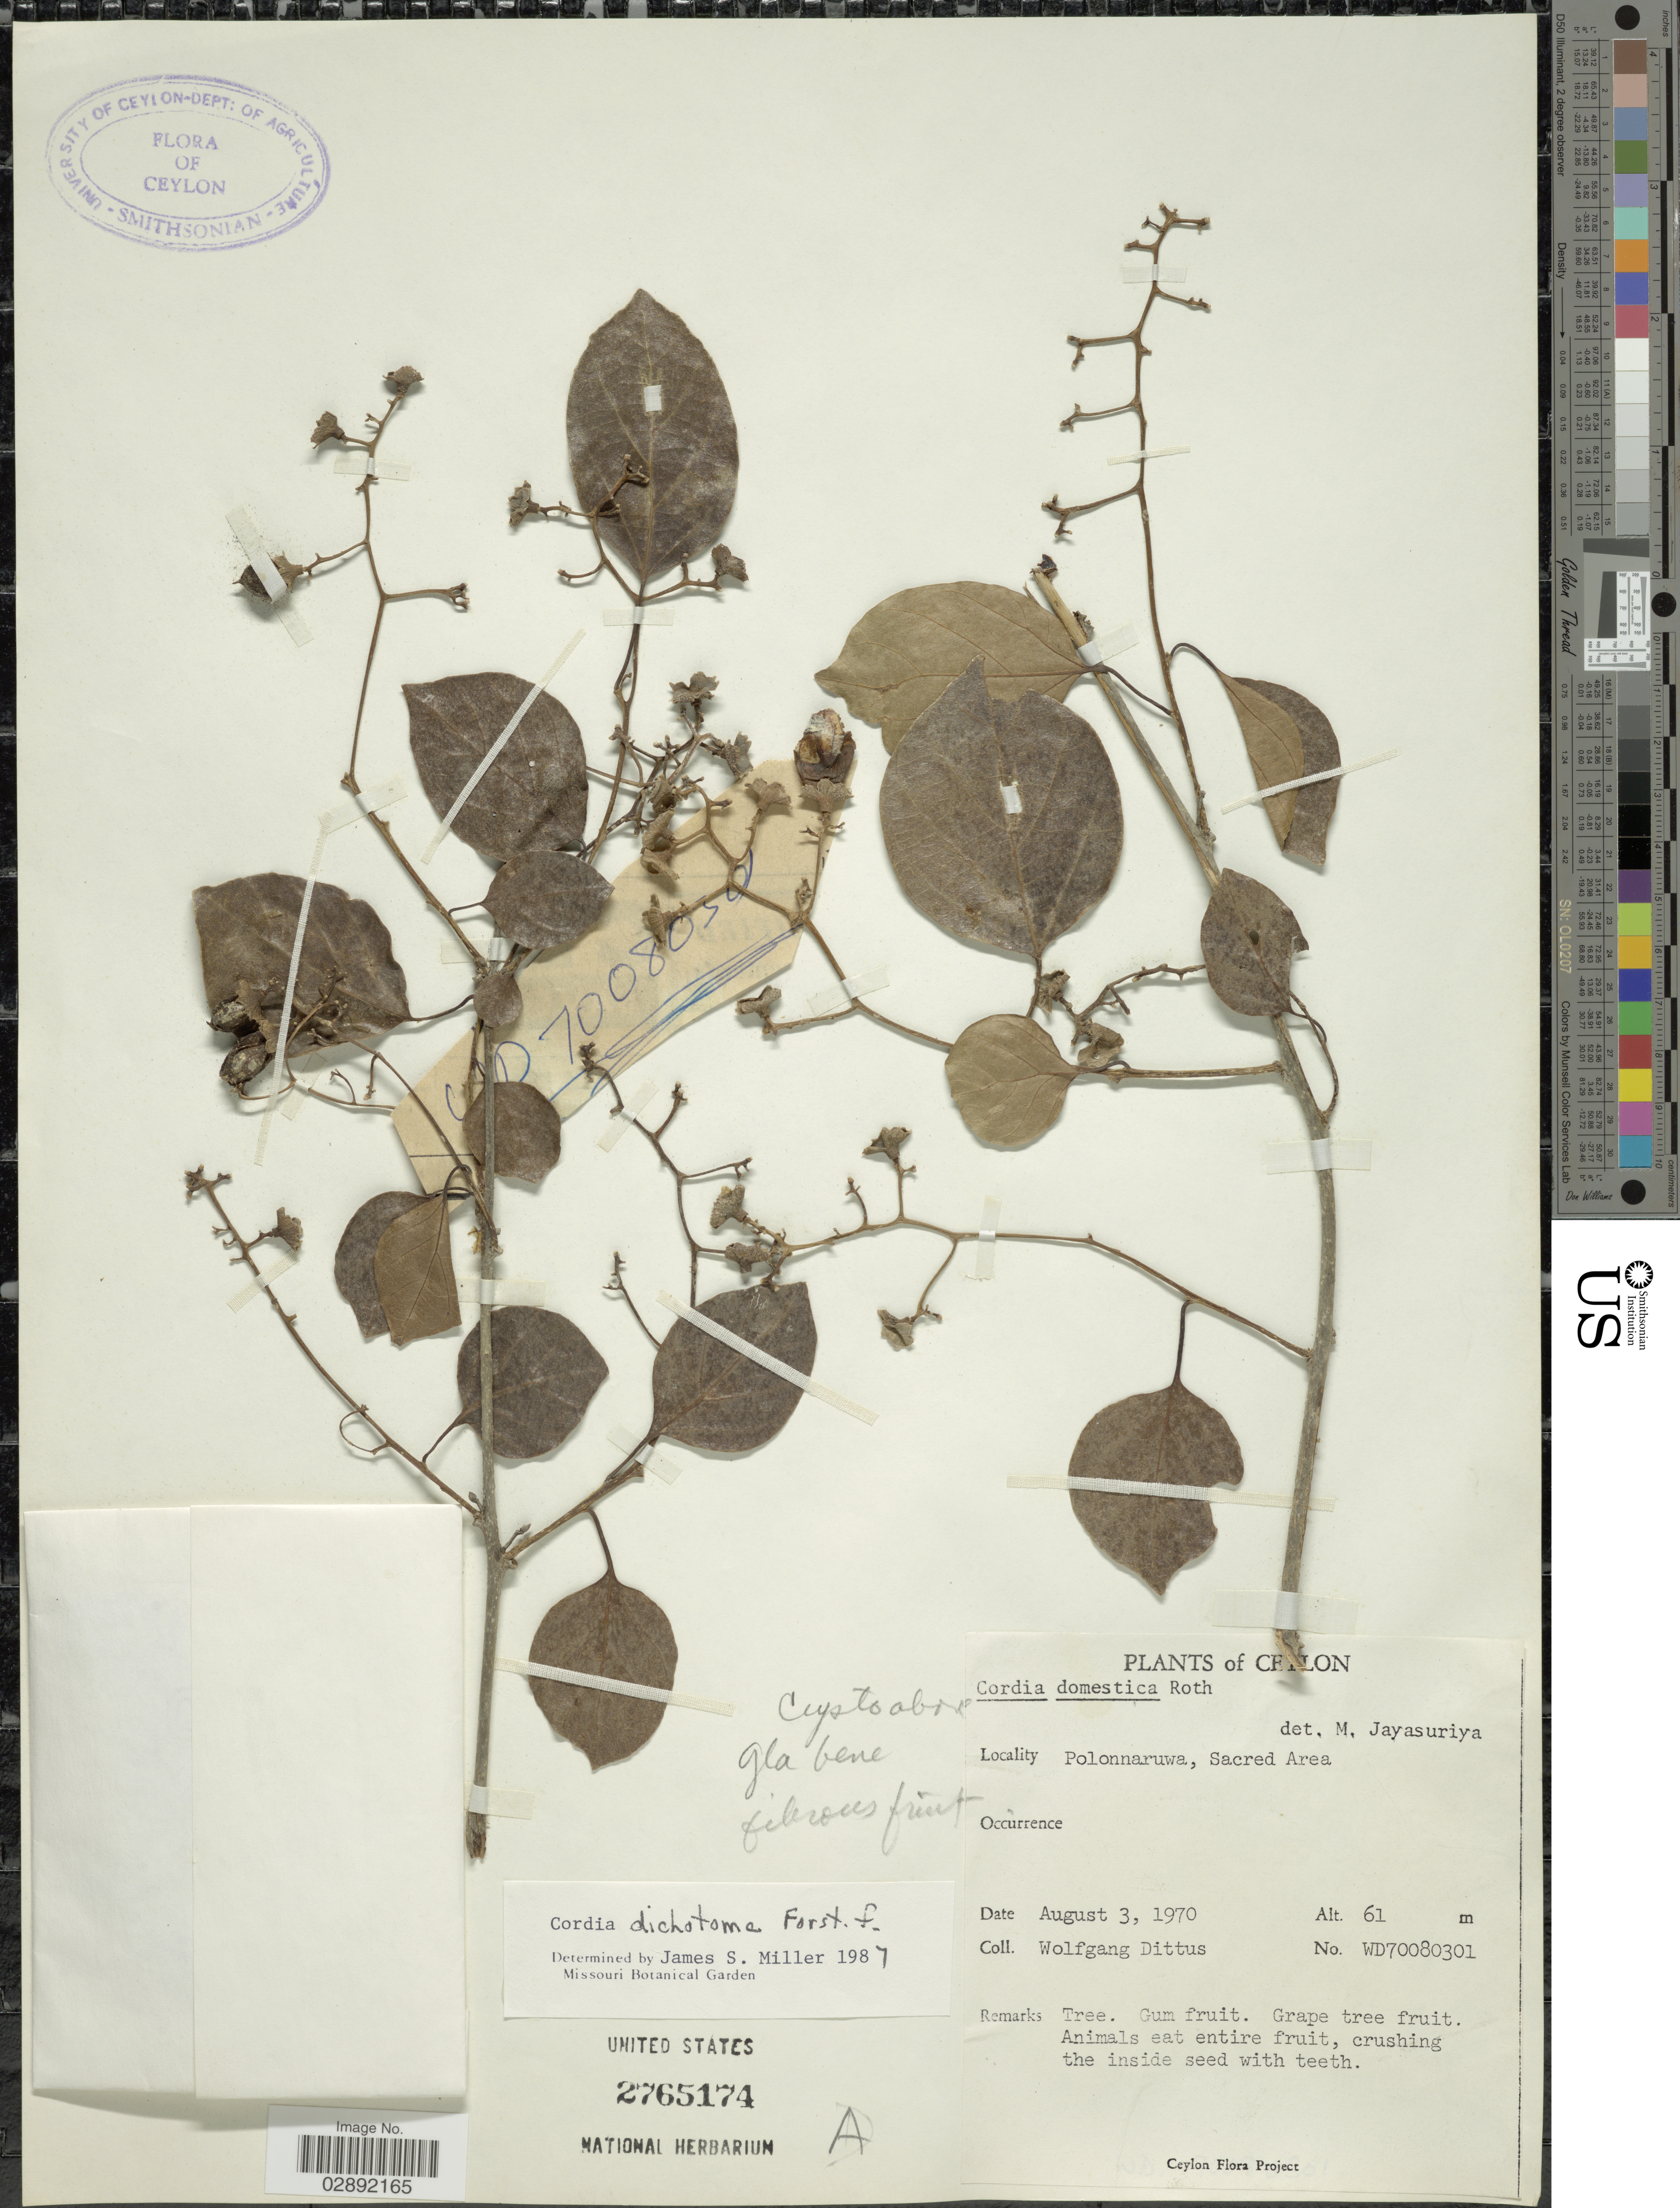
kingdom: Plantae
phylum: Tracheophyta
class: Magnoliopsida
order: Boraginales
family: Cordiaceae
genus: Cordia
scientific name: Cordia dichotoma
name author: G. Forst.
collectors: W. Dittus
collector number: WD70080301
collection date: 1970-08-03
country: Sri Lanka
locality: Ceylon. Polonnaruwa, Sacred Area.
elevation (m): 61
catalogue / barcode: US 2765174